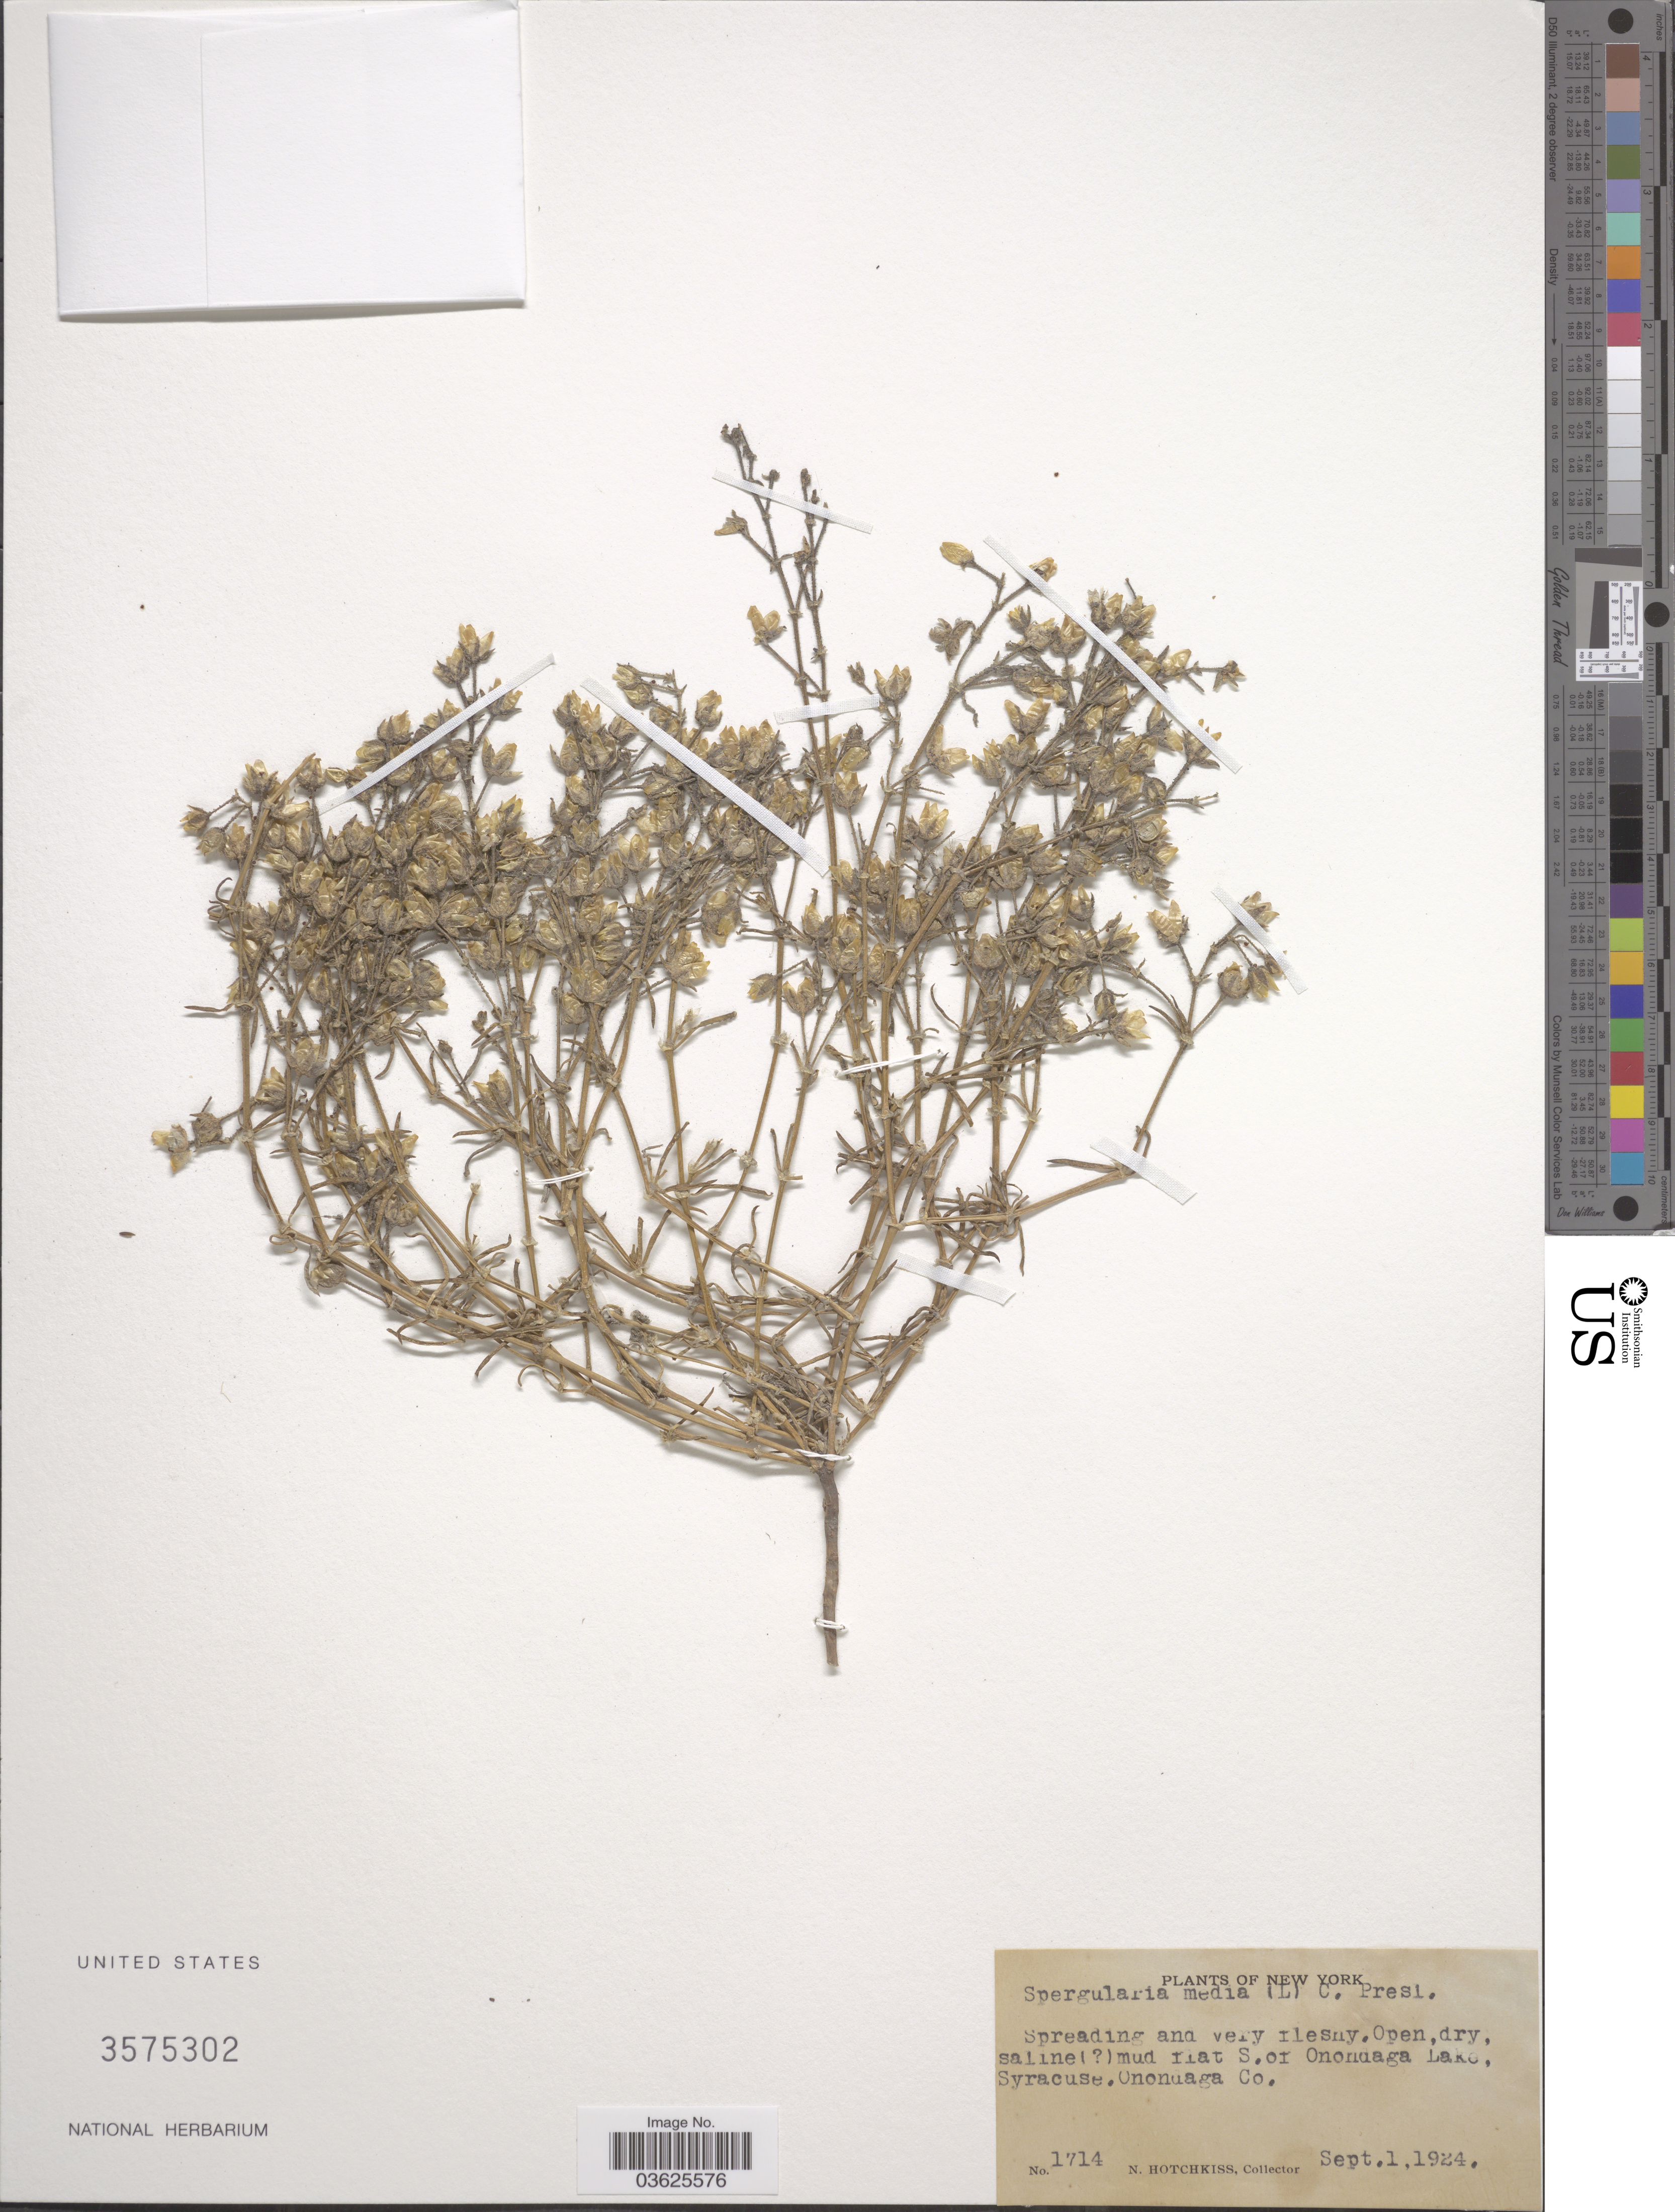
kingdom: Plantae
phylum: Tracheophyta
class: Magnoliopsida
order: Caryophyllales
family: Caryophyllaceae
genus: Spergularia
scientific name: Spergularia media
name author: (L.) C. Presl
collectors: N. Hotchkiss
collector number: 1714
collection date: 1924-09-01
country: United States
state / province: New York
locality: Mud flat S. of Onondaga Lake, Syracuse. Onondaga Co.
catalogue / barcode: US 3575302